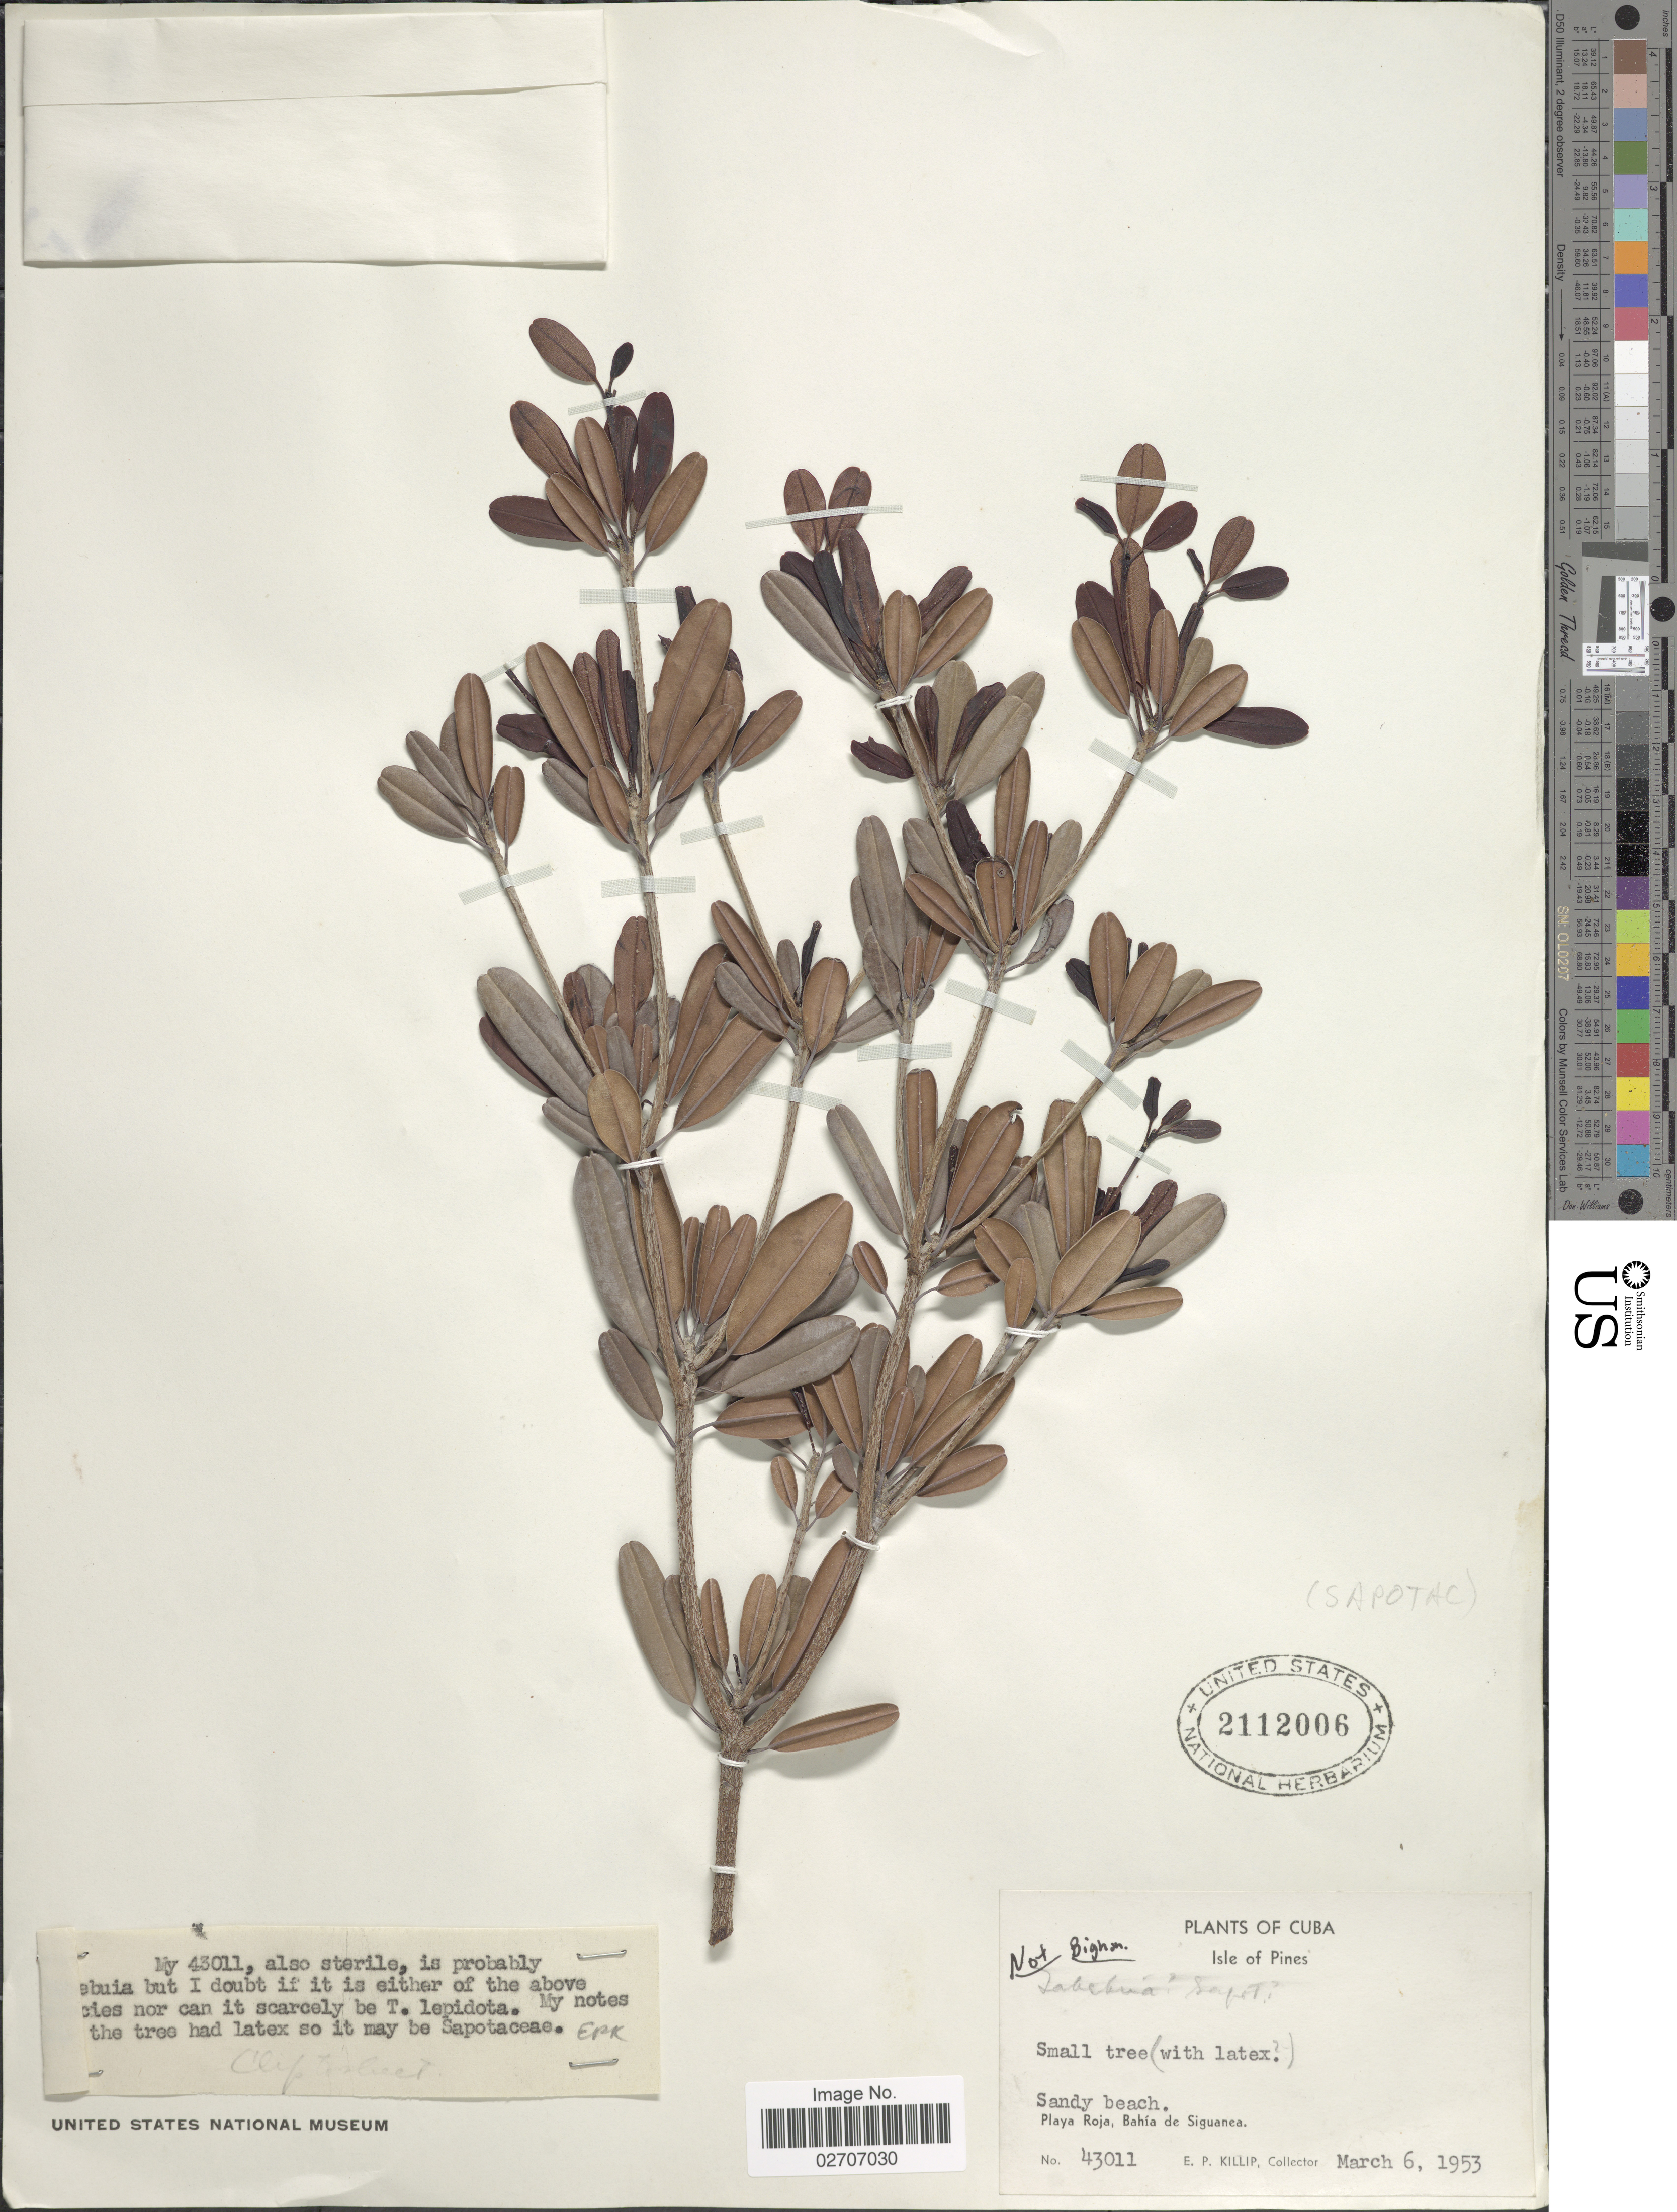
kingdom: Plantae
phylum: Tracheophyta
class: Magnoliopsida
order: Ericales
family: Sapotaceae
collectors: E. P. Killip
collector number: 43011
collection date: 1953-03-06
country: Cuba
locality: Isle of Pines, Sandy beach, Playa Roja, Bahía de Siguanea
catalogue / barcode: US 2112006